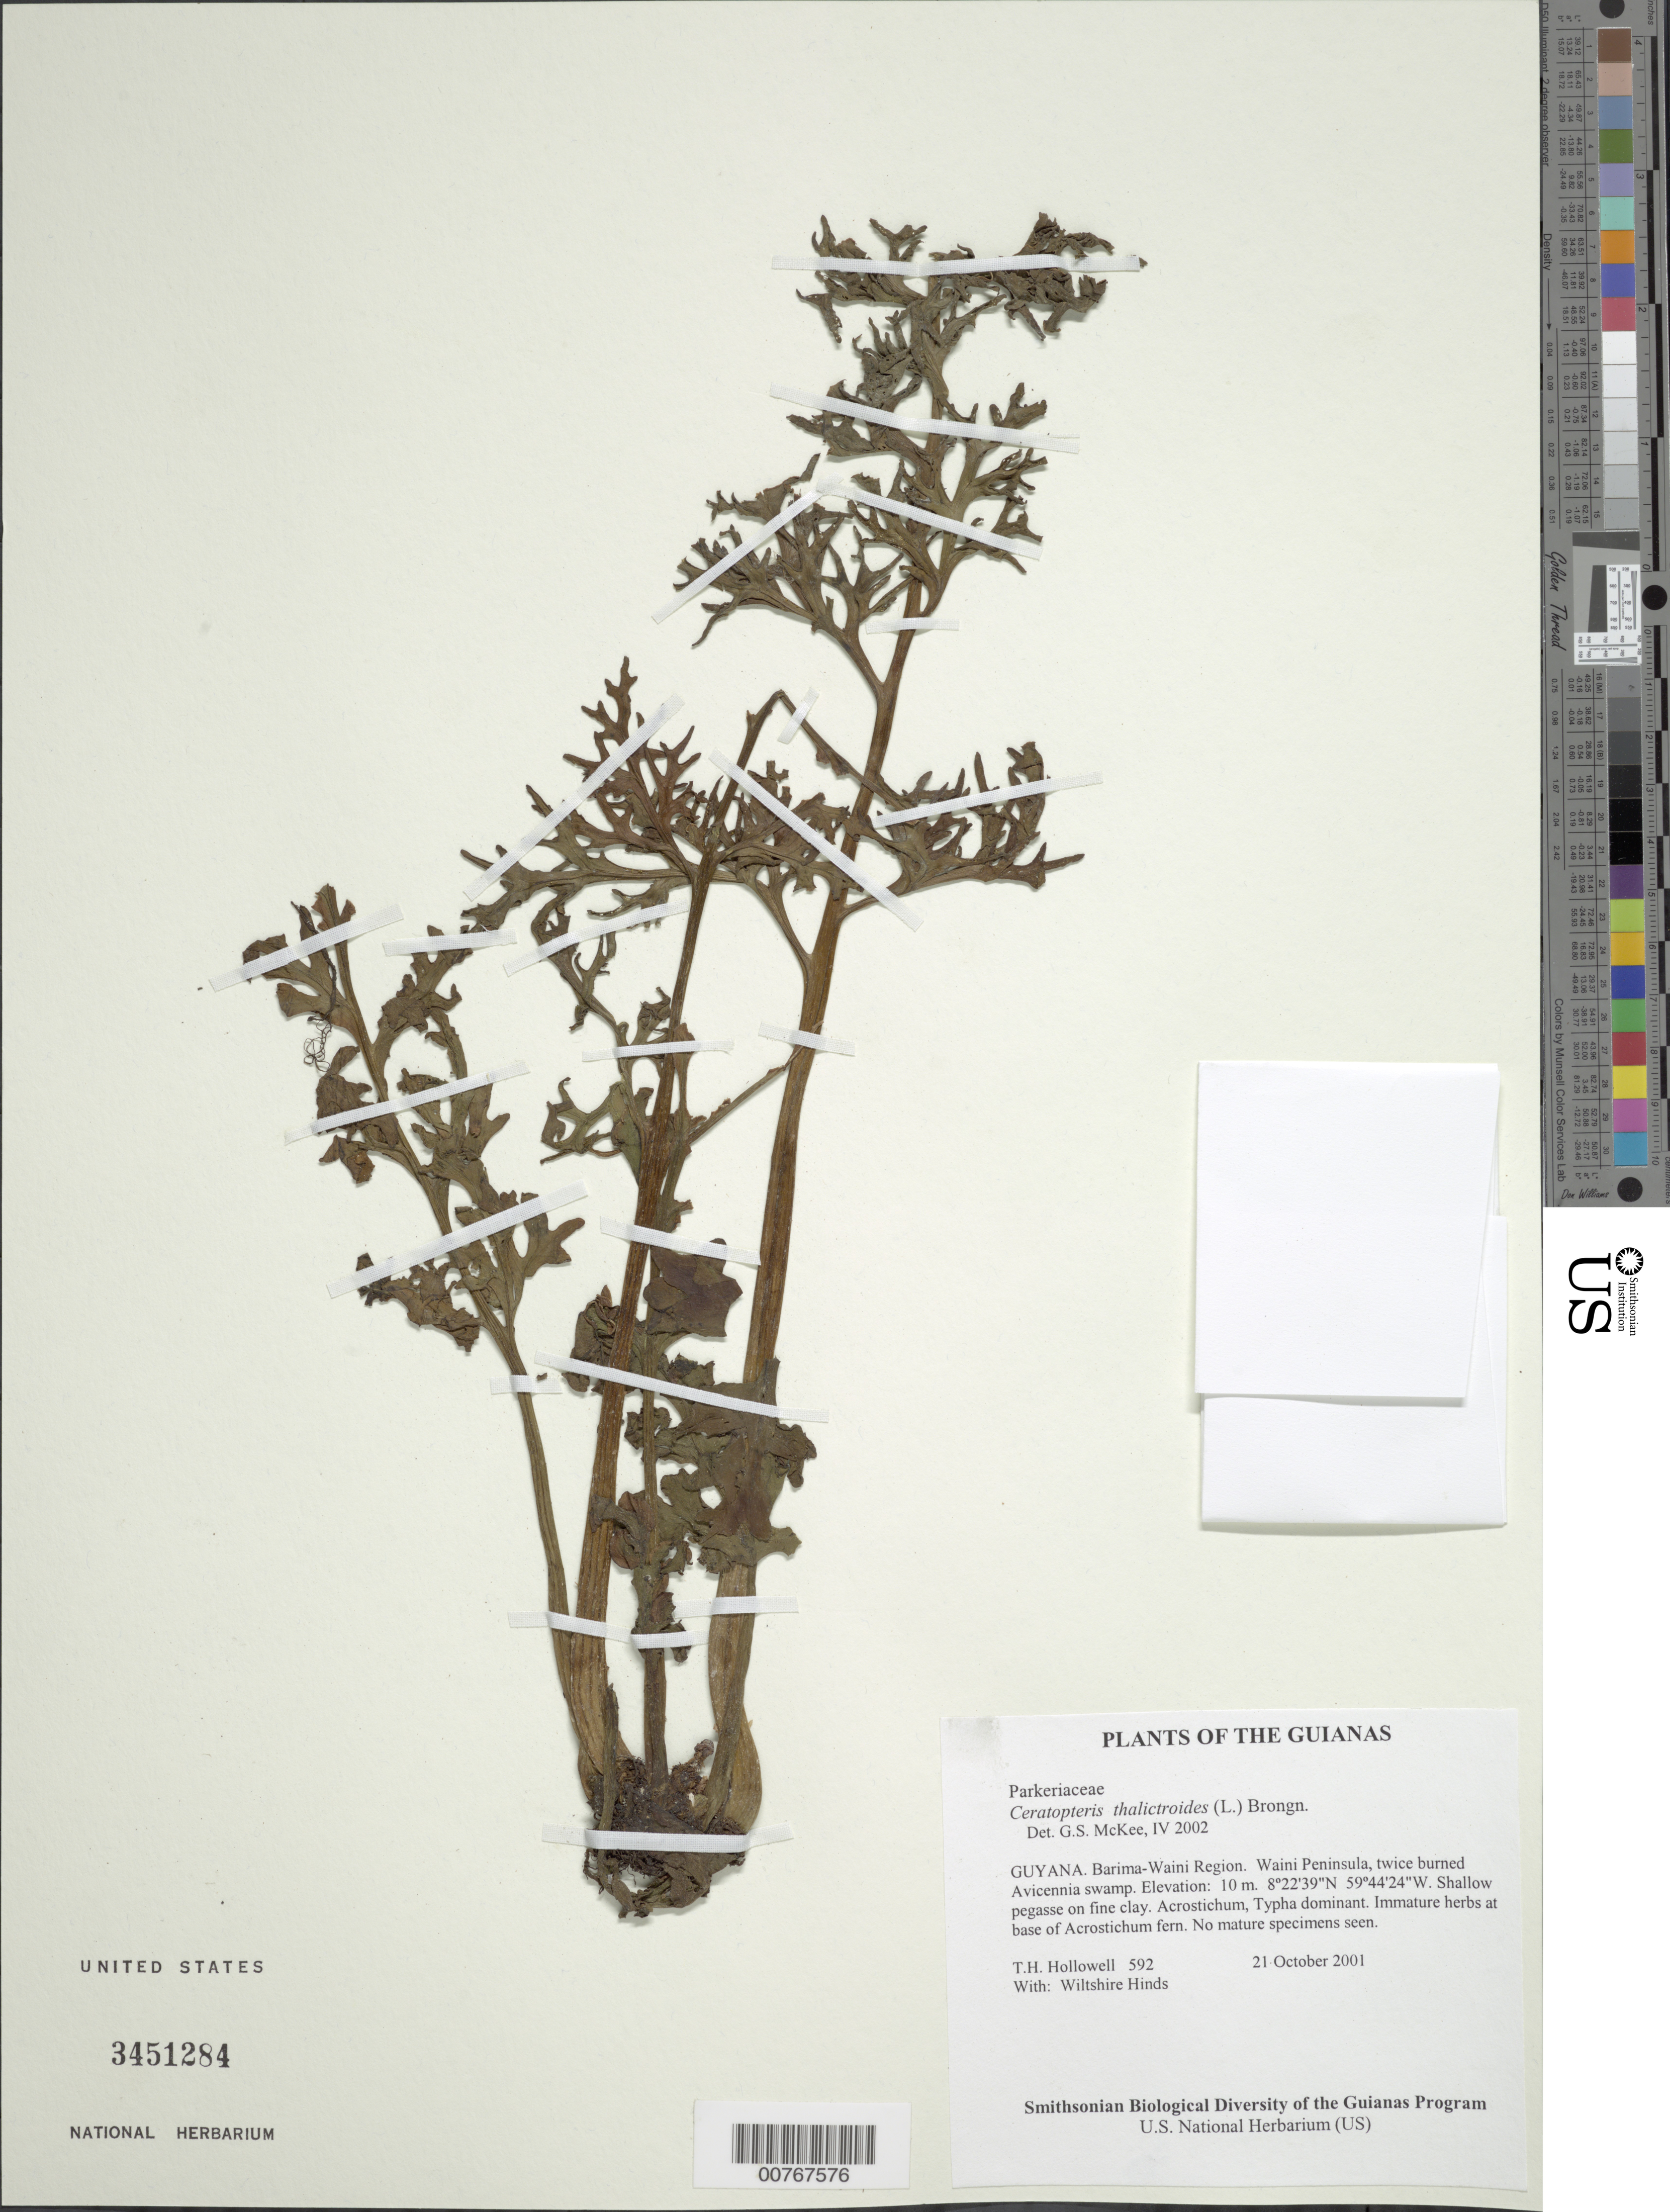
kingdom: Plantae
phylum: Tracheophyta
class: Polypodiopsida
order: Polypodiales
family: Pteridaceae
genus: Ceratopteris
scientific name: Ceratopteris thalictroides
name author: (L.) Brongn.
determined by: McKee, G. S., (US), NMNH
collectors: T. Hollowell & W. Hinds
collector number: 592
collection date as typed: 21 October 2001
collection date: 2001-10-21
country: Guyana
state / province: Barima-Waini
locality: Waini Peninsula, twice burned Avicennia swamp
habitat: Shallow pegasse on fine clay. Acrostichum, Typha dominant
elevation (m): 10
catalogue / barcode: US 3451284